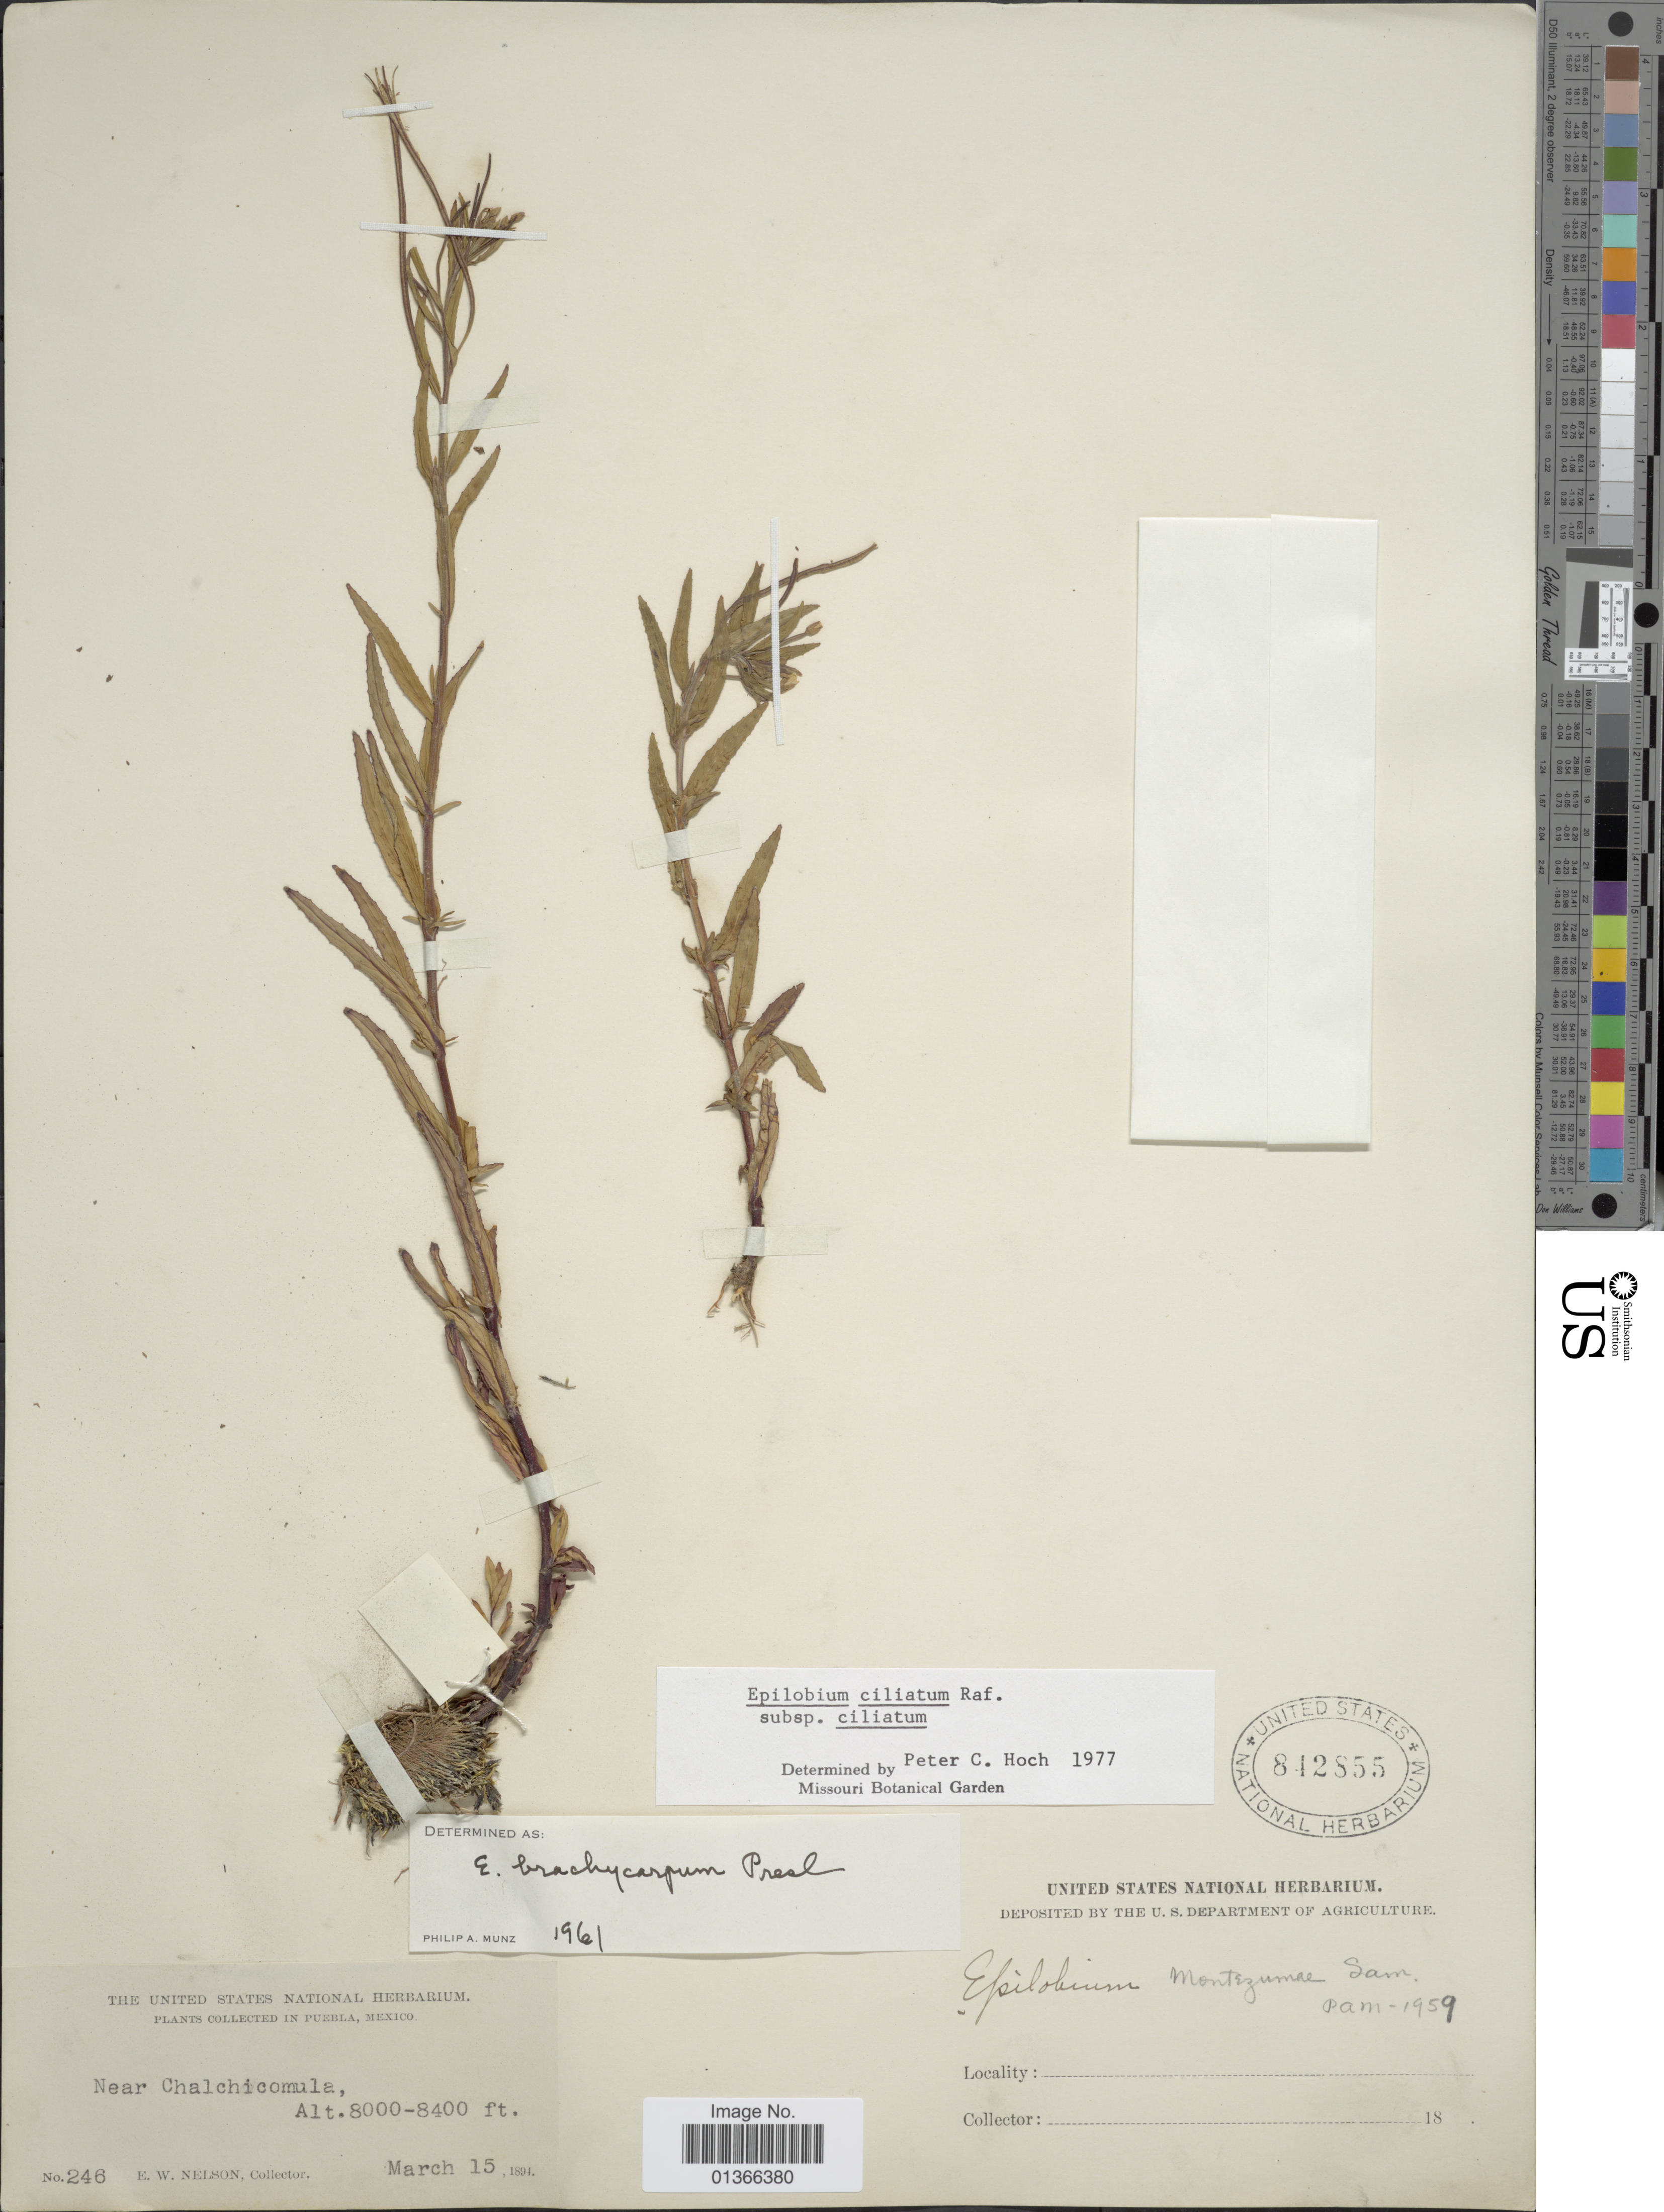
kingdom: Plantae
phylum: Tracheophyta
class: Magnoliopsida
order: Myrtales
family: Onagraceae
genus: Epilobium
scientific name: Epilobium ciliatum subsp. ciliatum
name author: Raf.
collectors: E. W. Nelson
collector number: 246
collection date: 1894-03-15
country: Mexico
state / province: Puebla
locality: Near Chalchicomula.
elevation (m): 2438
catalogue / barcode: US 842855